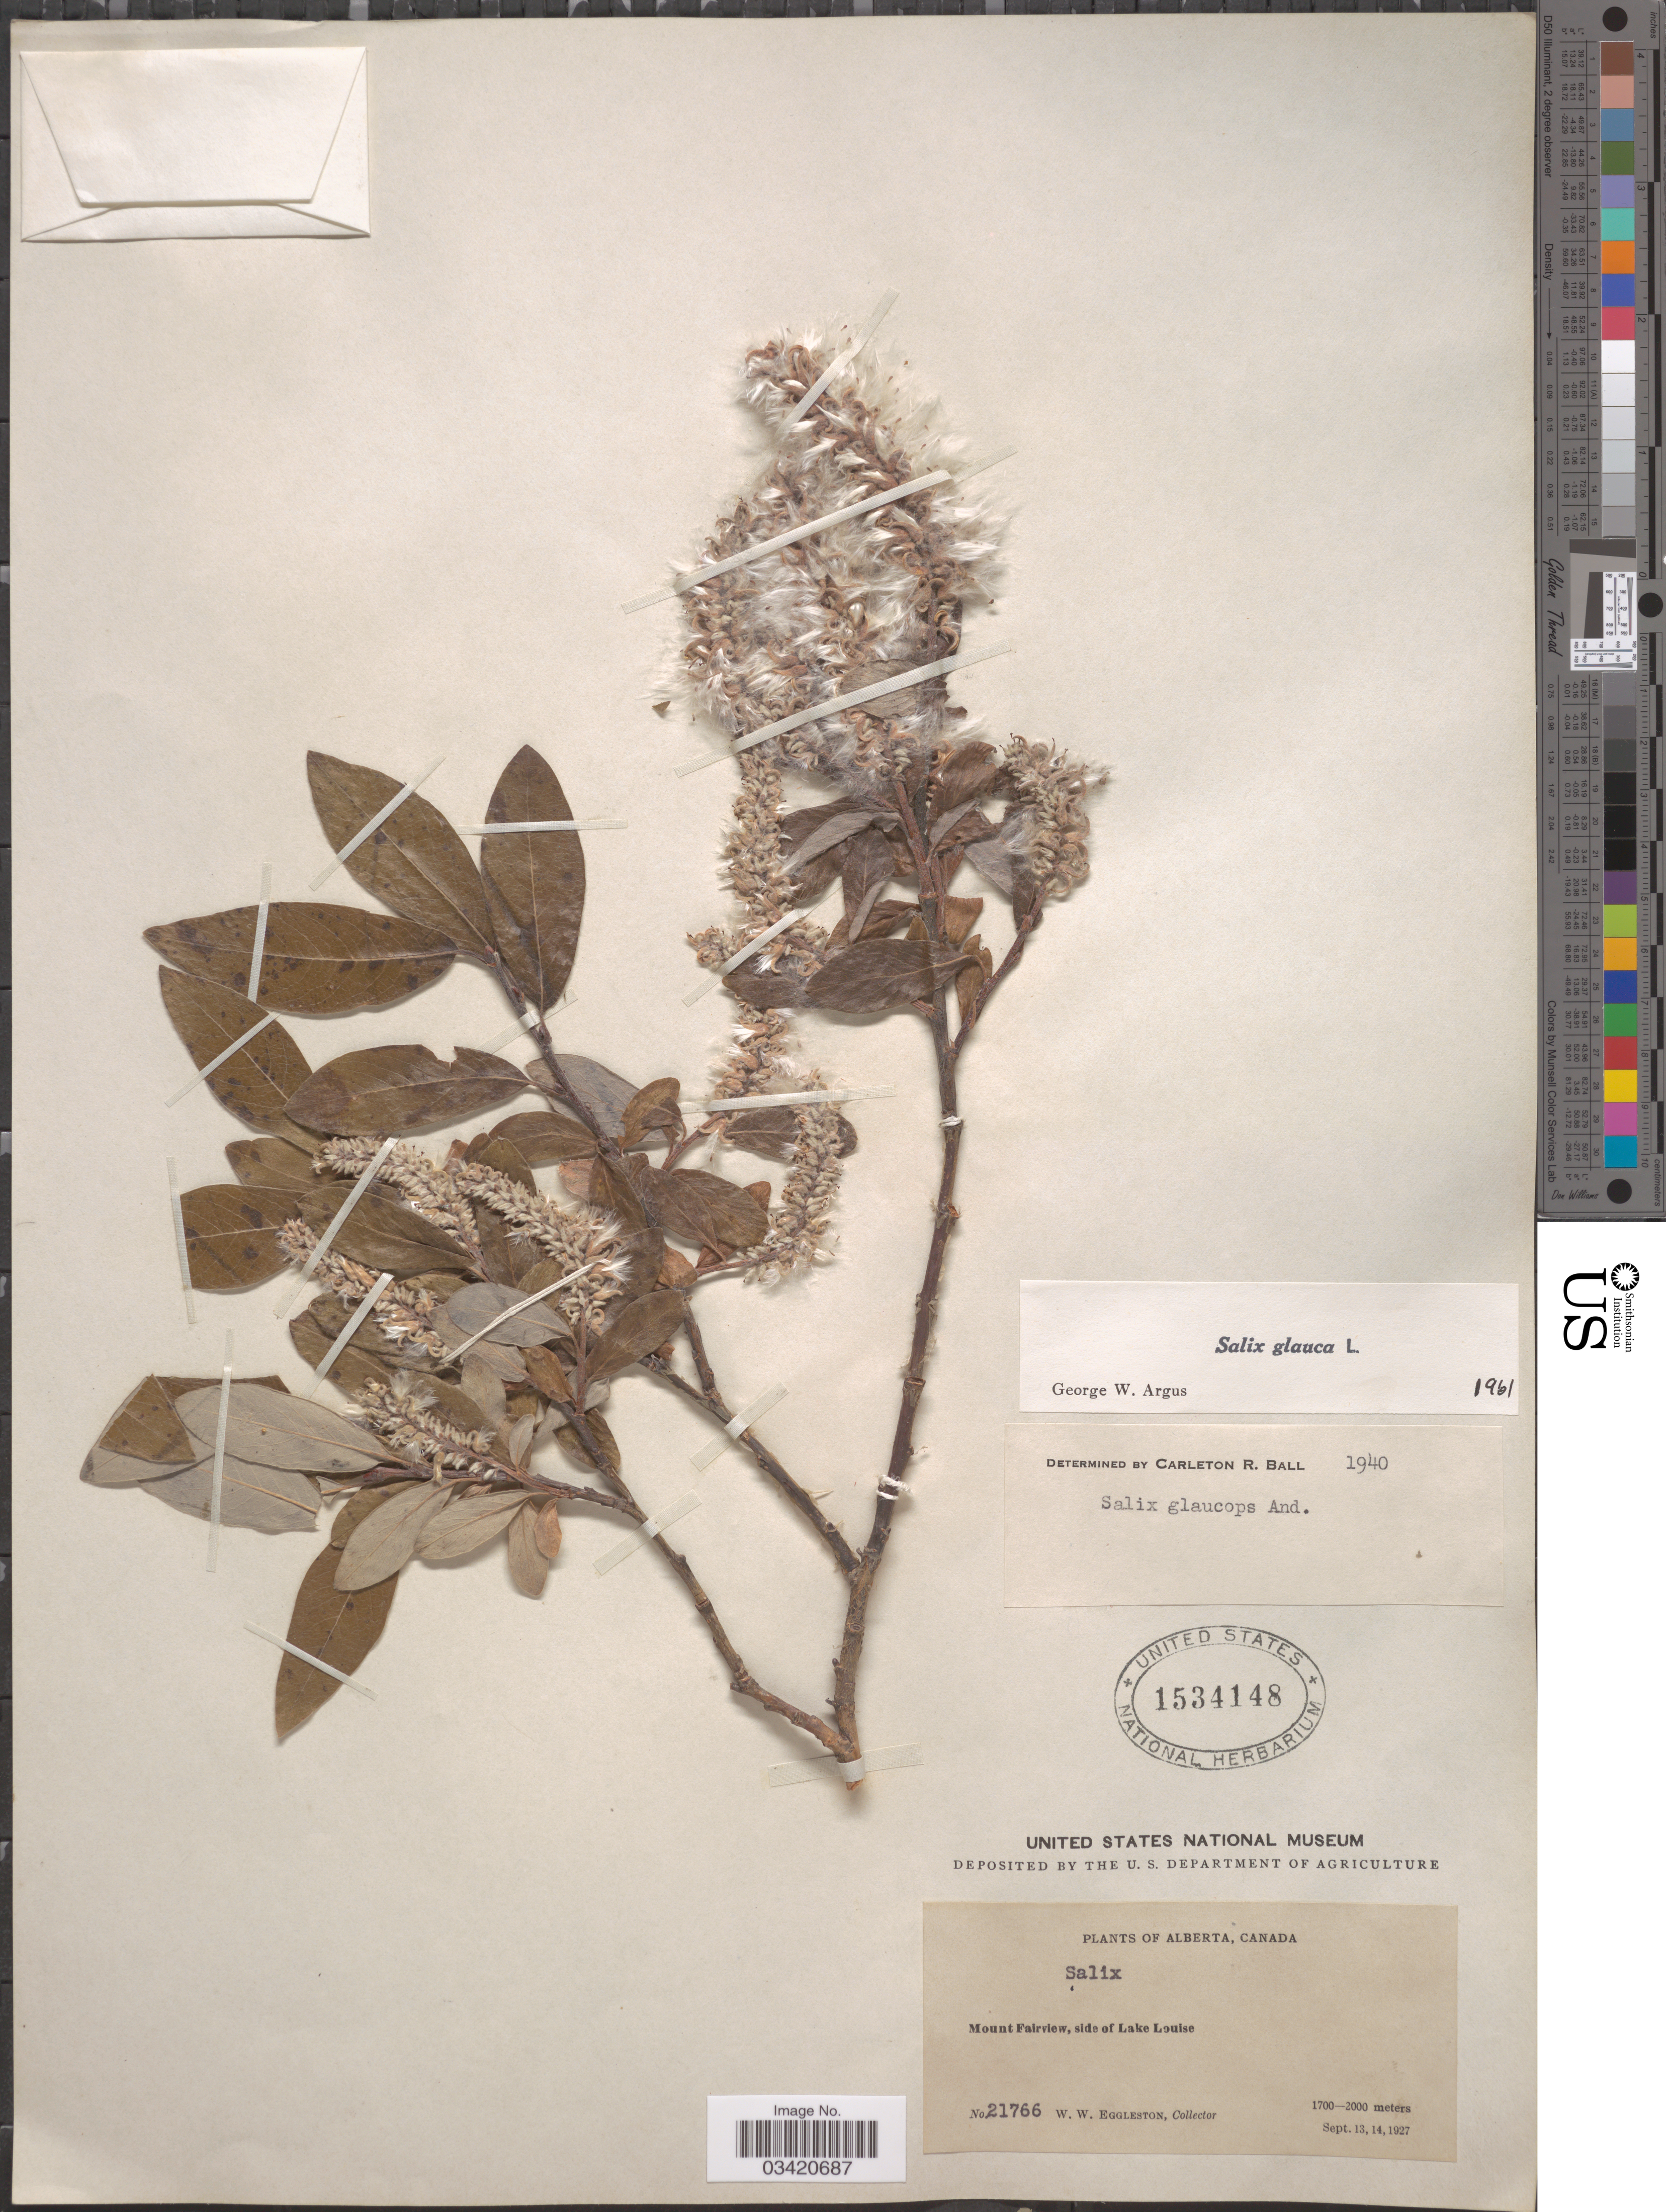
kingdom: Plantae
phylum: Tracheophyta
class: Magnoliopsida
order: Malpighiales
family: Salicaceae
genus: Salix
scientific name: Salix glauca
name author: L.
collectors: W. W. Eggleston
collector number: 21766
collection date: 1927-09-13/1927-09-14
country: Canada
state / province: Alberta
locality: Mount Fairview, side of Lake Louise.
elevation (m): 1700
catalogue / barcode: US 1534148